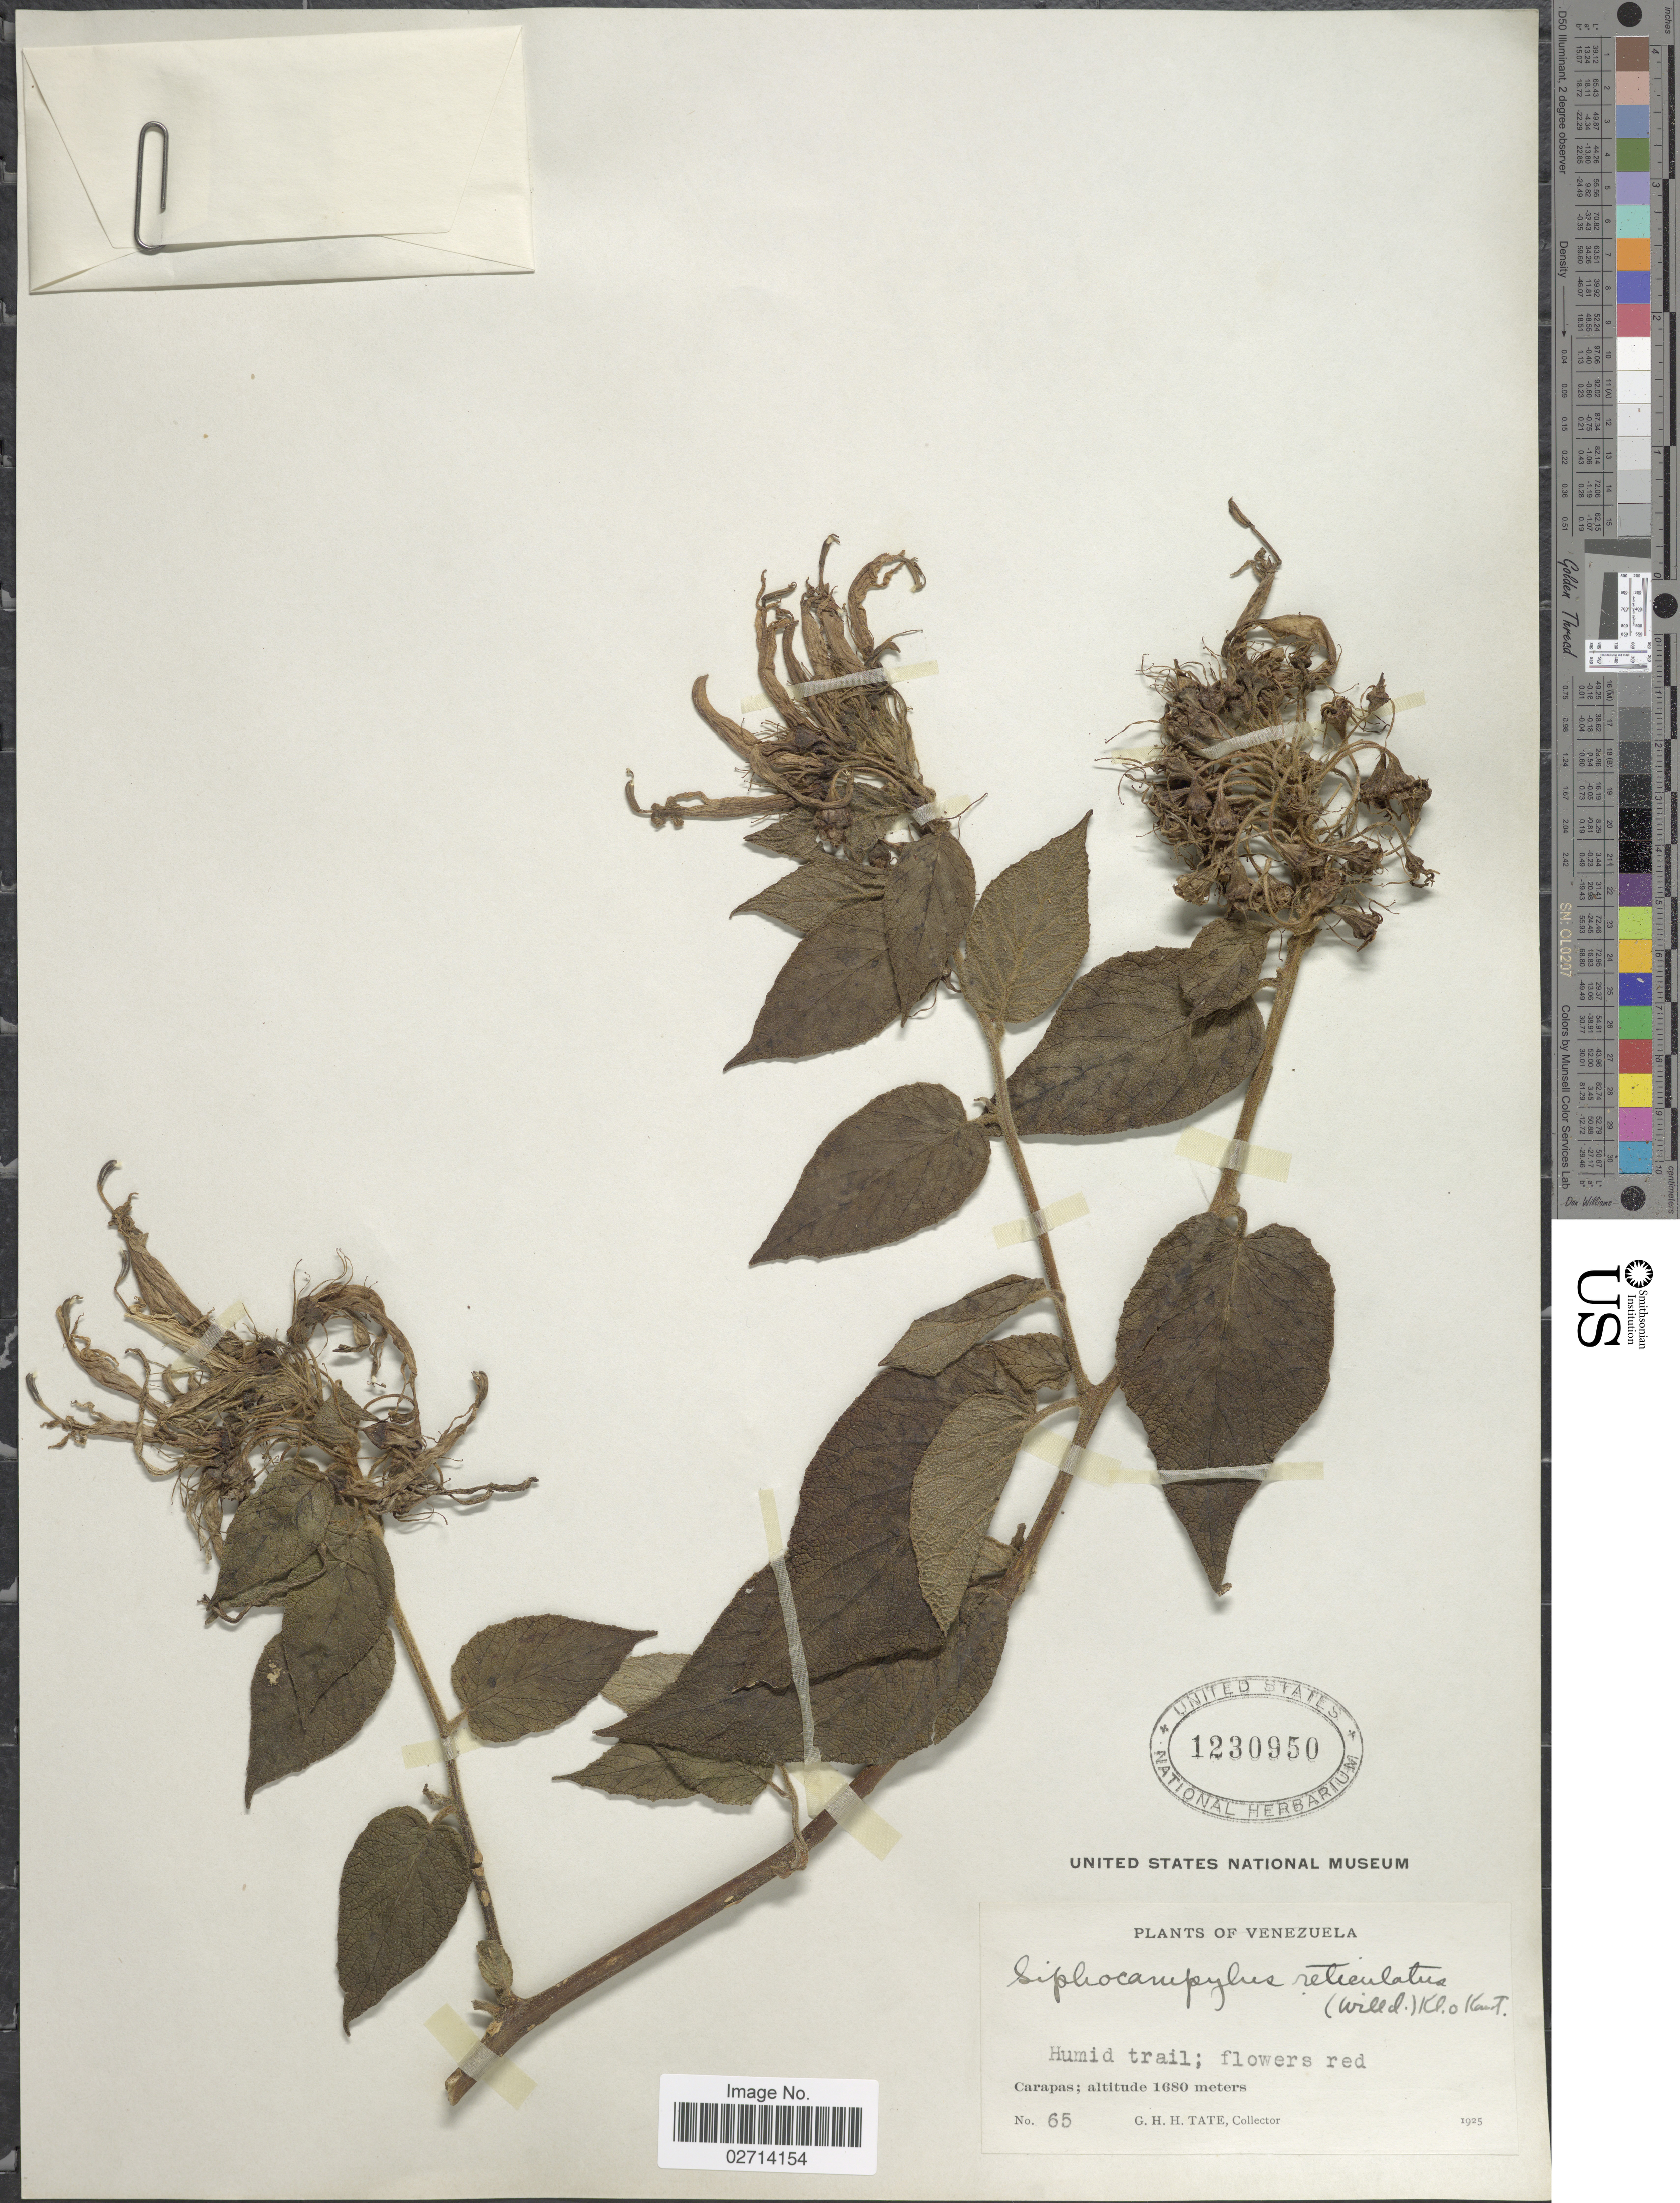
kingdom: Plantae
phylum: Tracheophyta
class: Magnoliopsida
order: Asterales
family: Campanulaceae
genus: Siphocampylus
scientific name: Siphocampylus reticulatus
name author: (Willd. ex Schult. & Roem.) Klotzsch & H. Karst. ex Vatke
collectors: G. H. H.Tate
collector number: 65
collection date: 1925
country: Venezuela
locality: Carapas, Humid trail.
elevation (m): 1680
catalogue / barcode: US 1230950